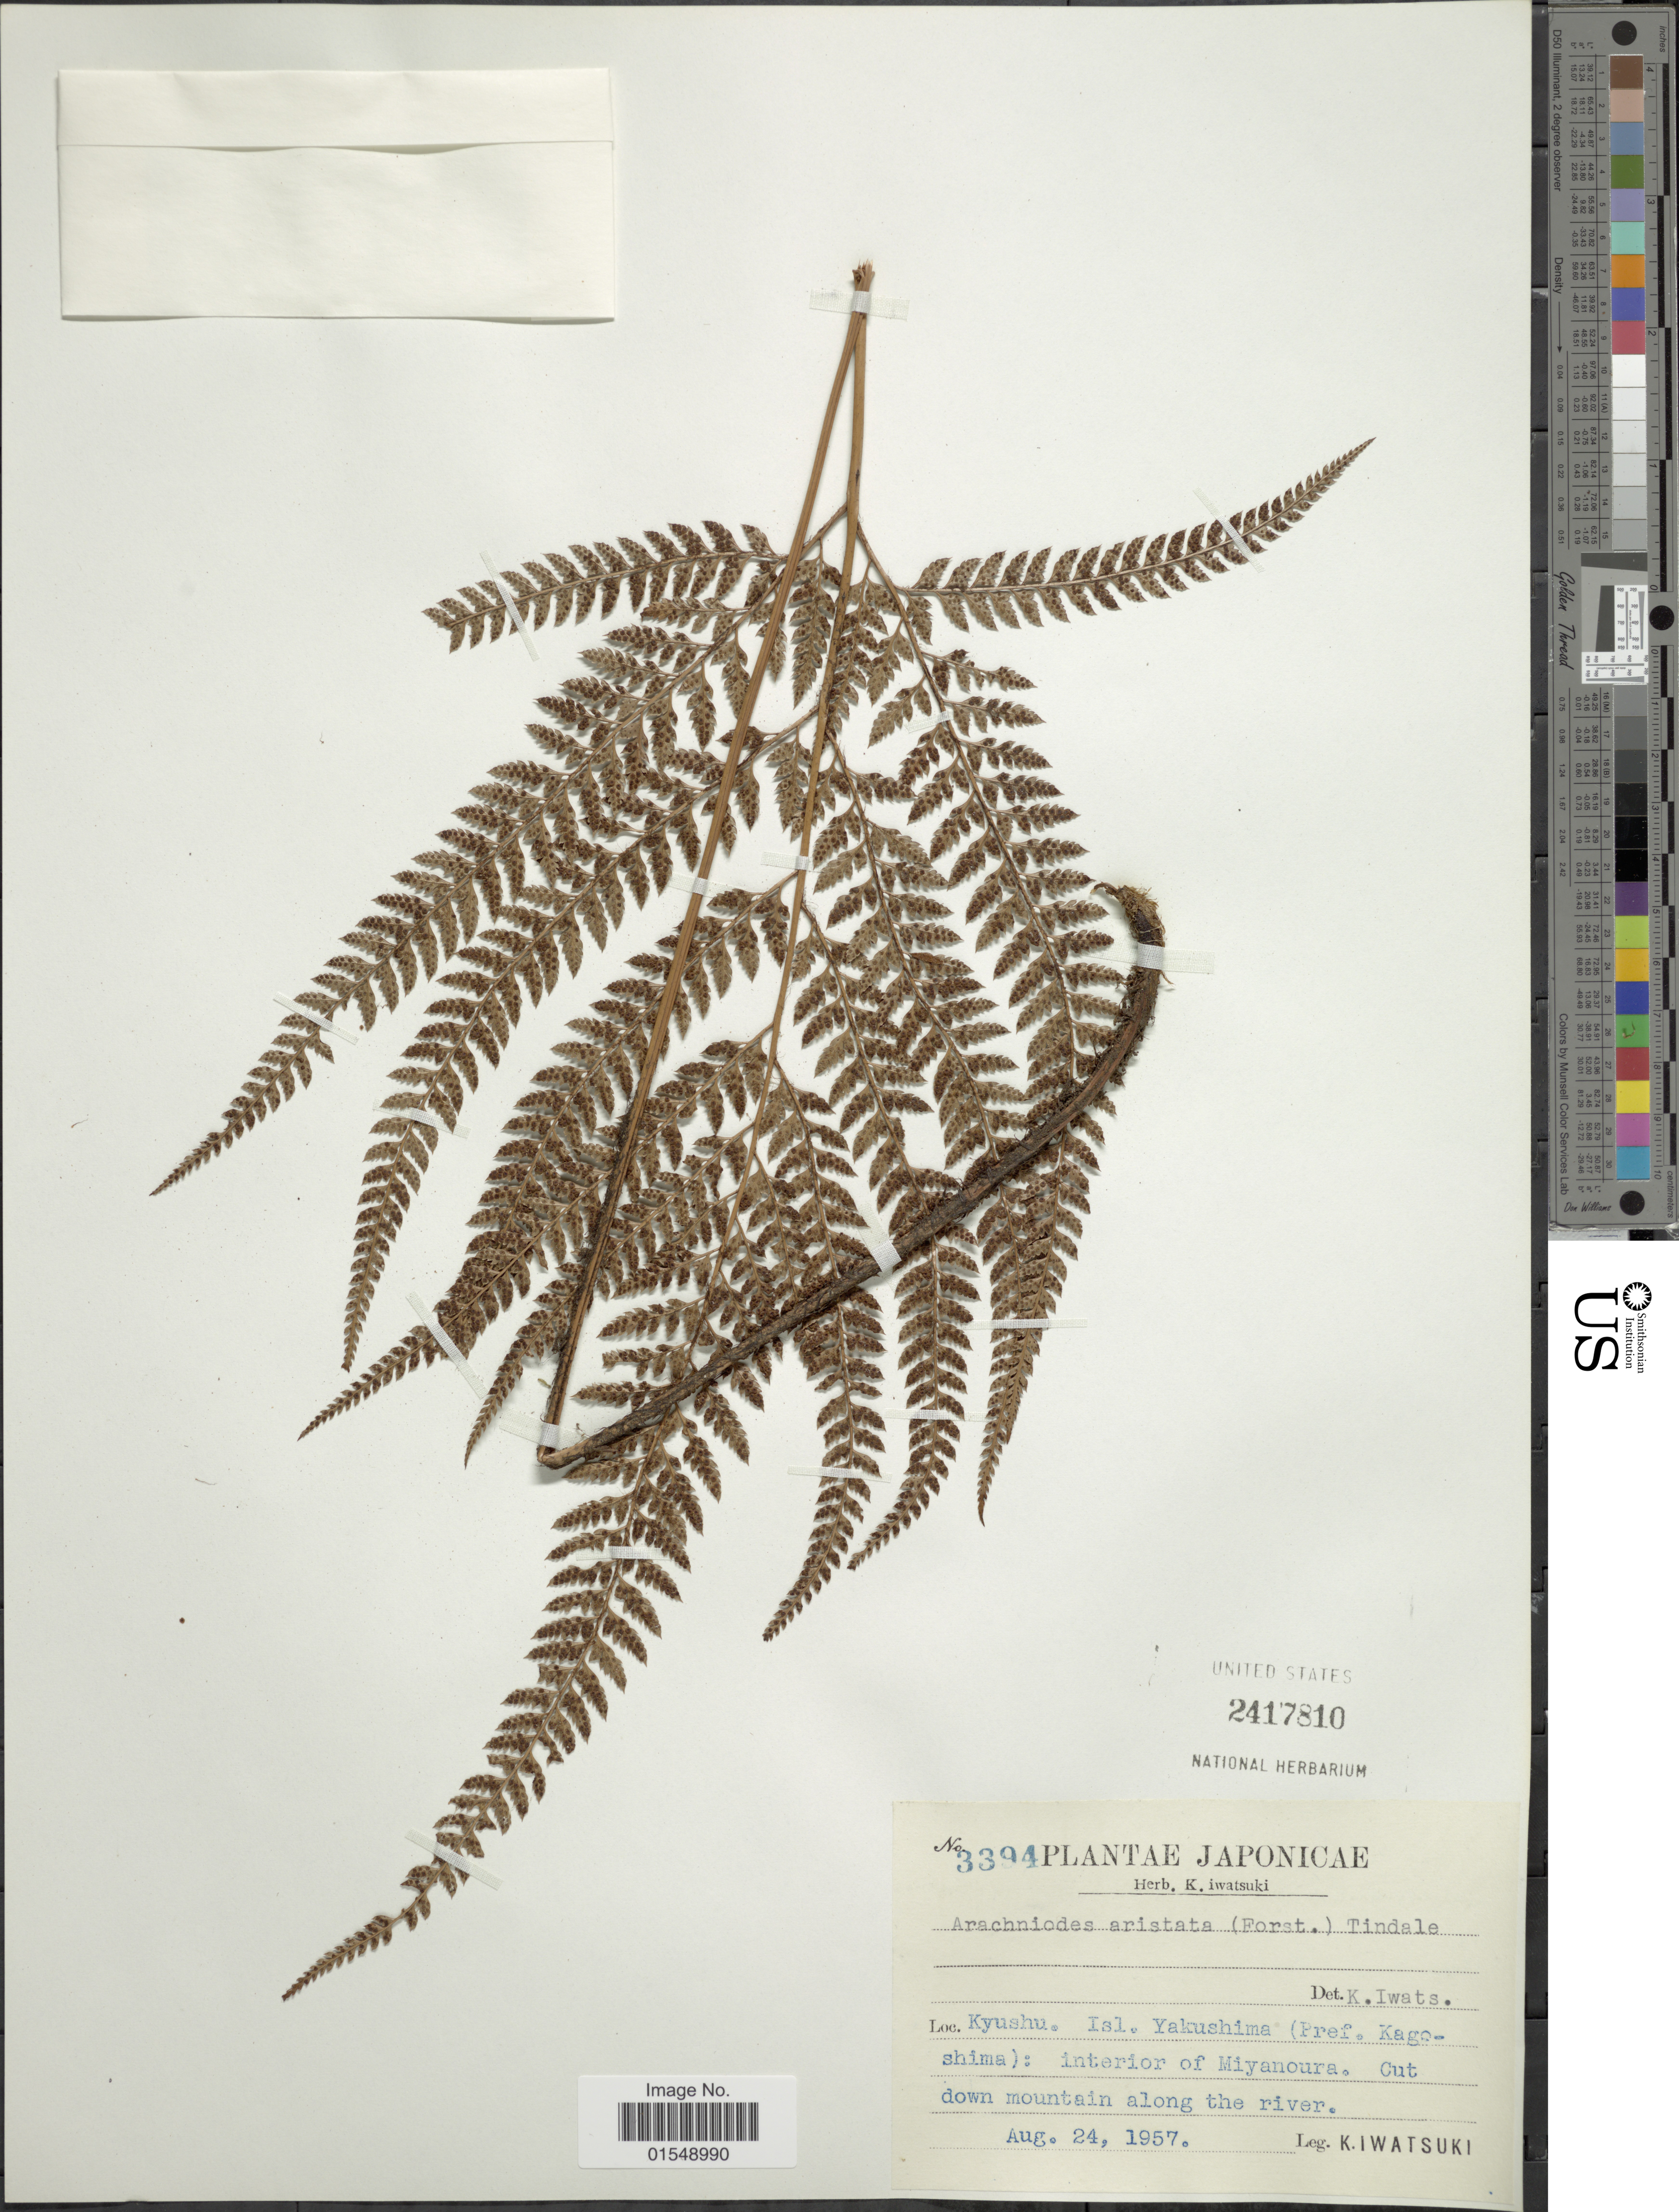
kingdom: Plantae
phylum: Tracheophyta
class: Polypodiopsida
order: Polypodiales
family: Dryopteridaceae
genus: Arachniodes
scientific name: Arachniodes aristata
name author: (G. Forst.) Tindale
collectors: K. Iwatsuki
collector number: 3394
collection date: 1957-08-24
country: Japan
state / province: Kagosima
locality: Kyushu, Isl. yakushima: interior of Miyanoura, cut down mountain along the river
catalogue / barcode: US 2417810